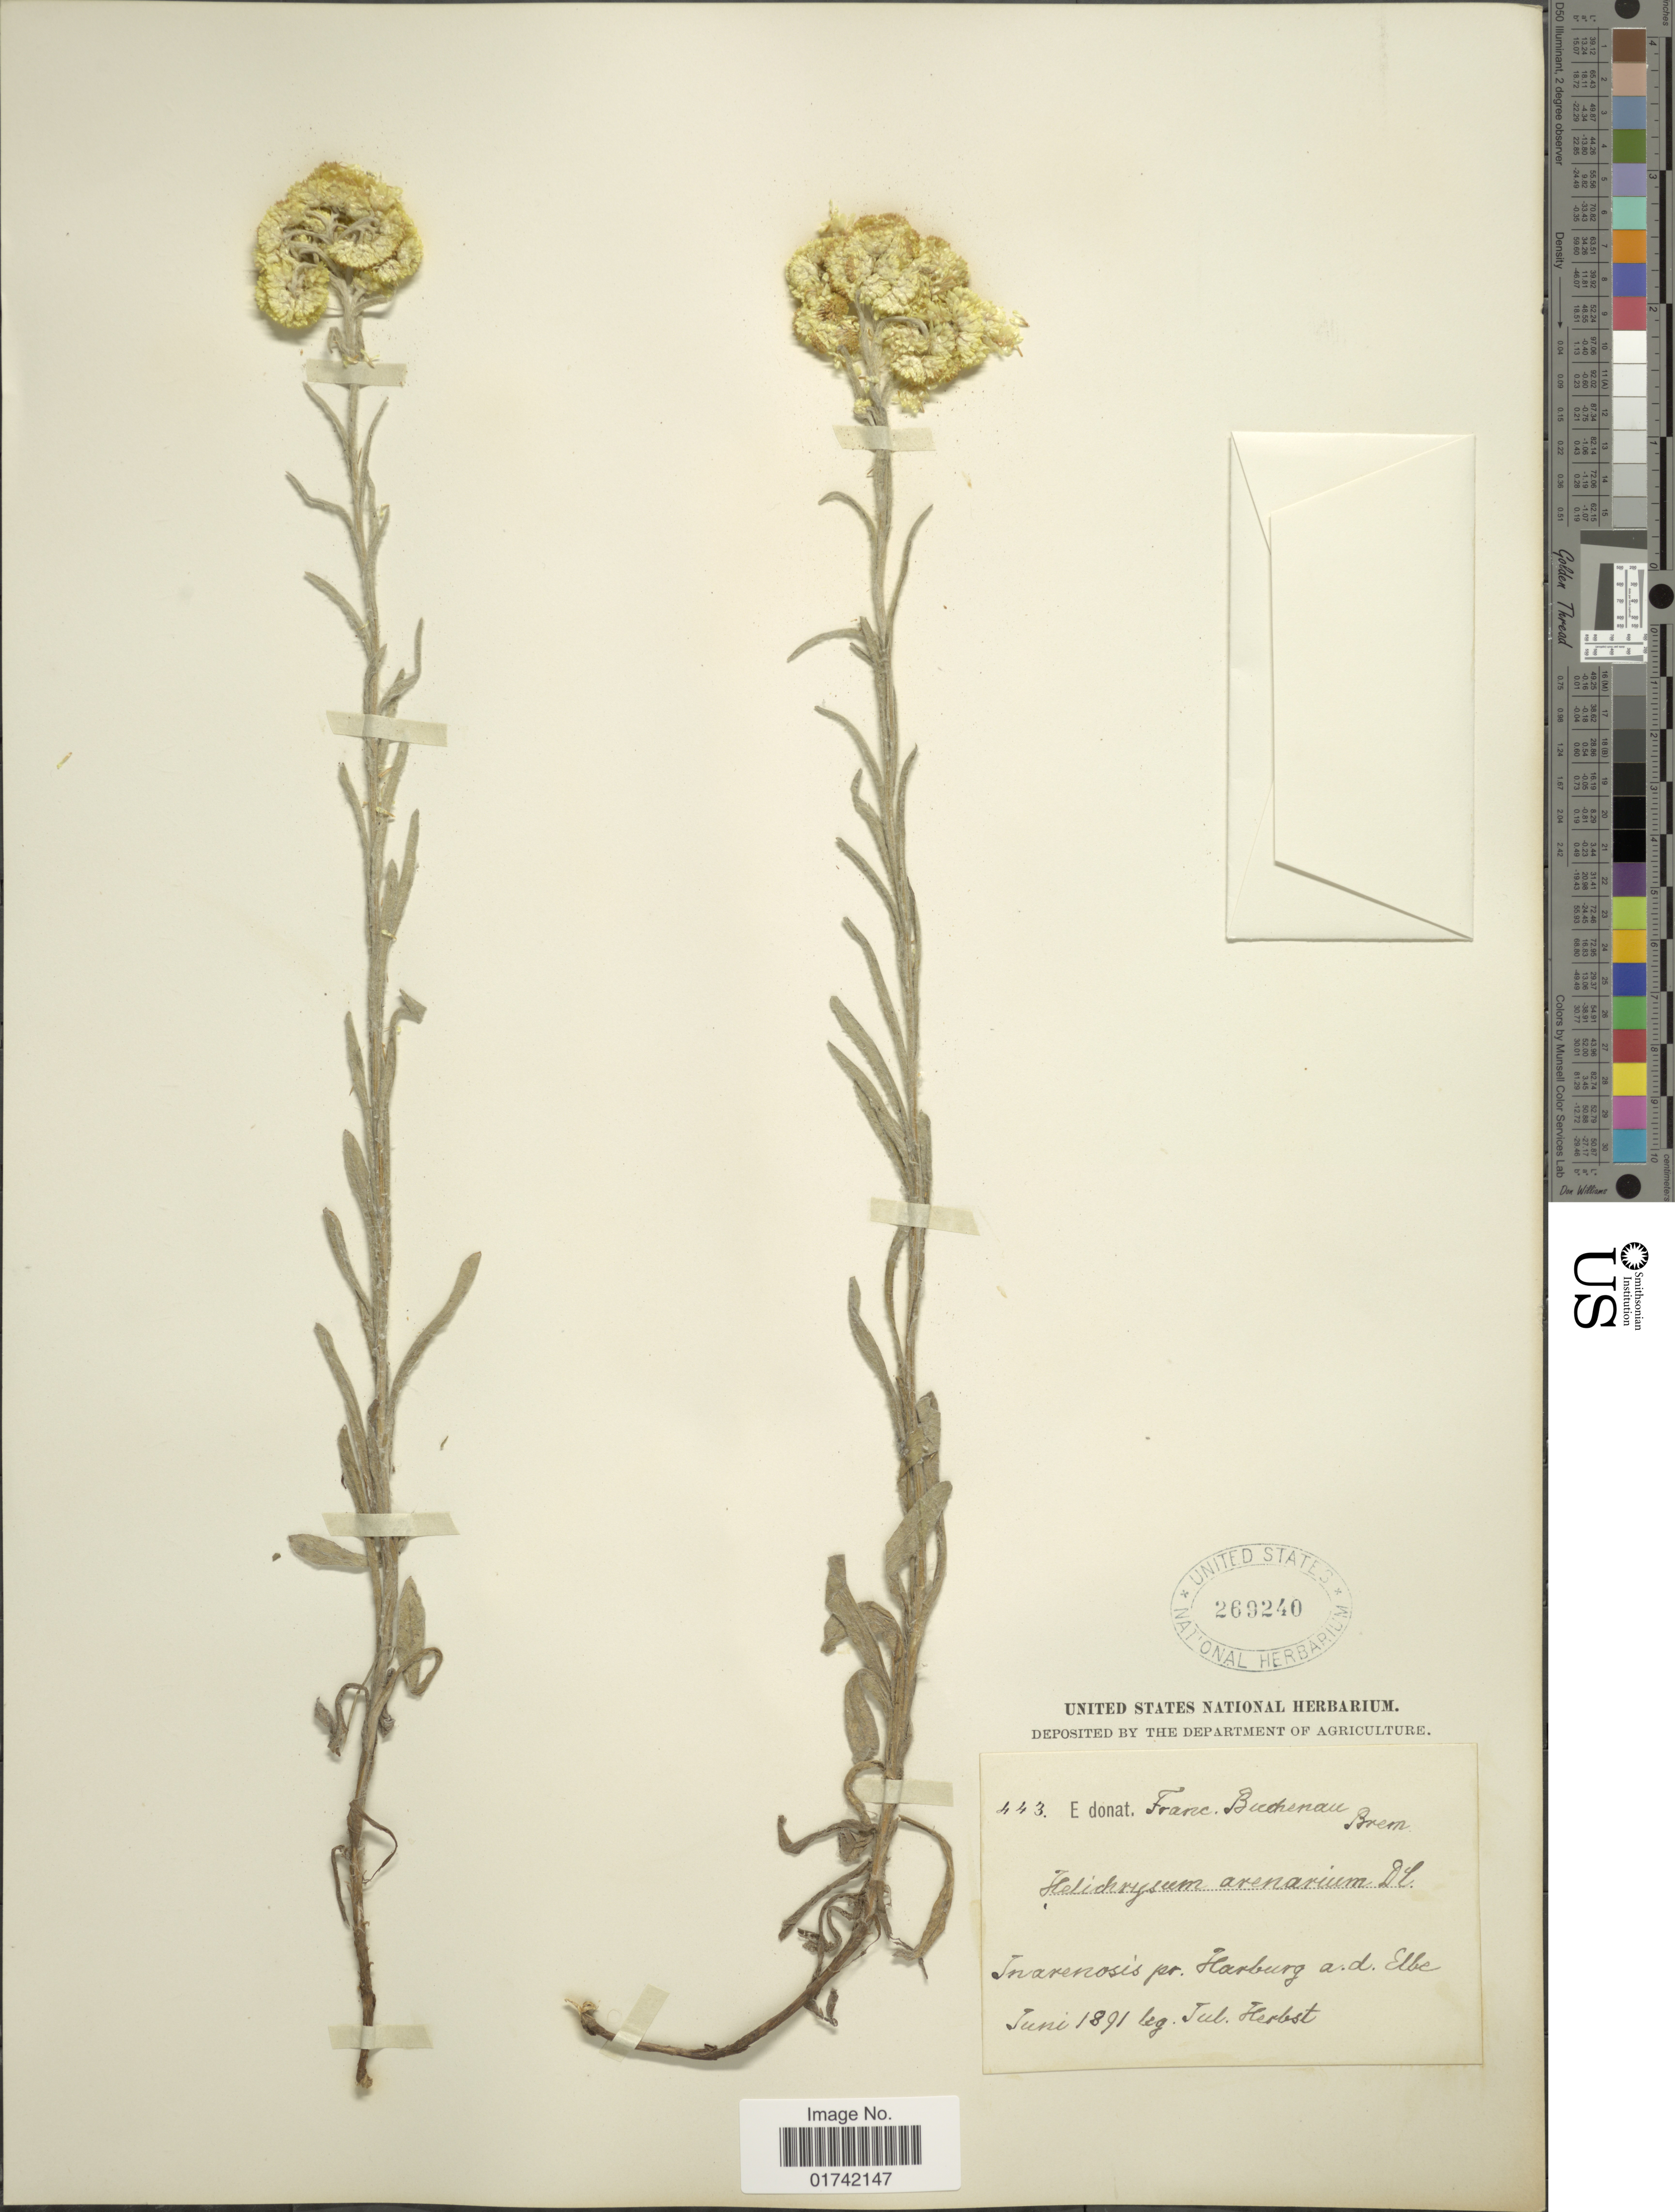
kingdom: Plantae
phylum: Tracheophyta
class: Magnoliopsida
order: Asterales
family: Asteraceae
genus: Helichrysum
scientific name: Helichrysum arenarium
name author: (L.) Moench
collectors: -. Herbst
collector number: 443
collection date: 1891-06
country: France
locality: In arensis pr. Harburg a. d. Elbe [interpreted]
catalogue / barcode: US 269240